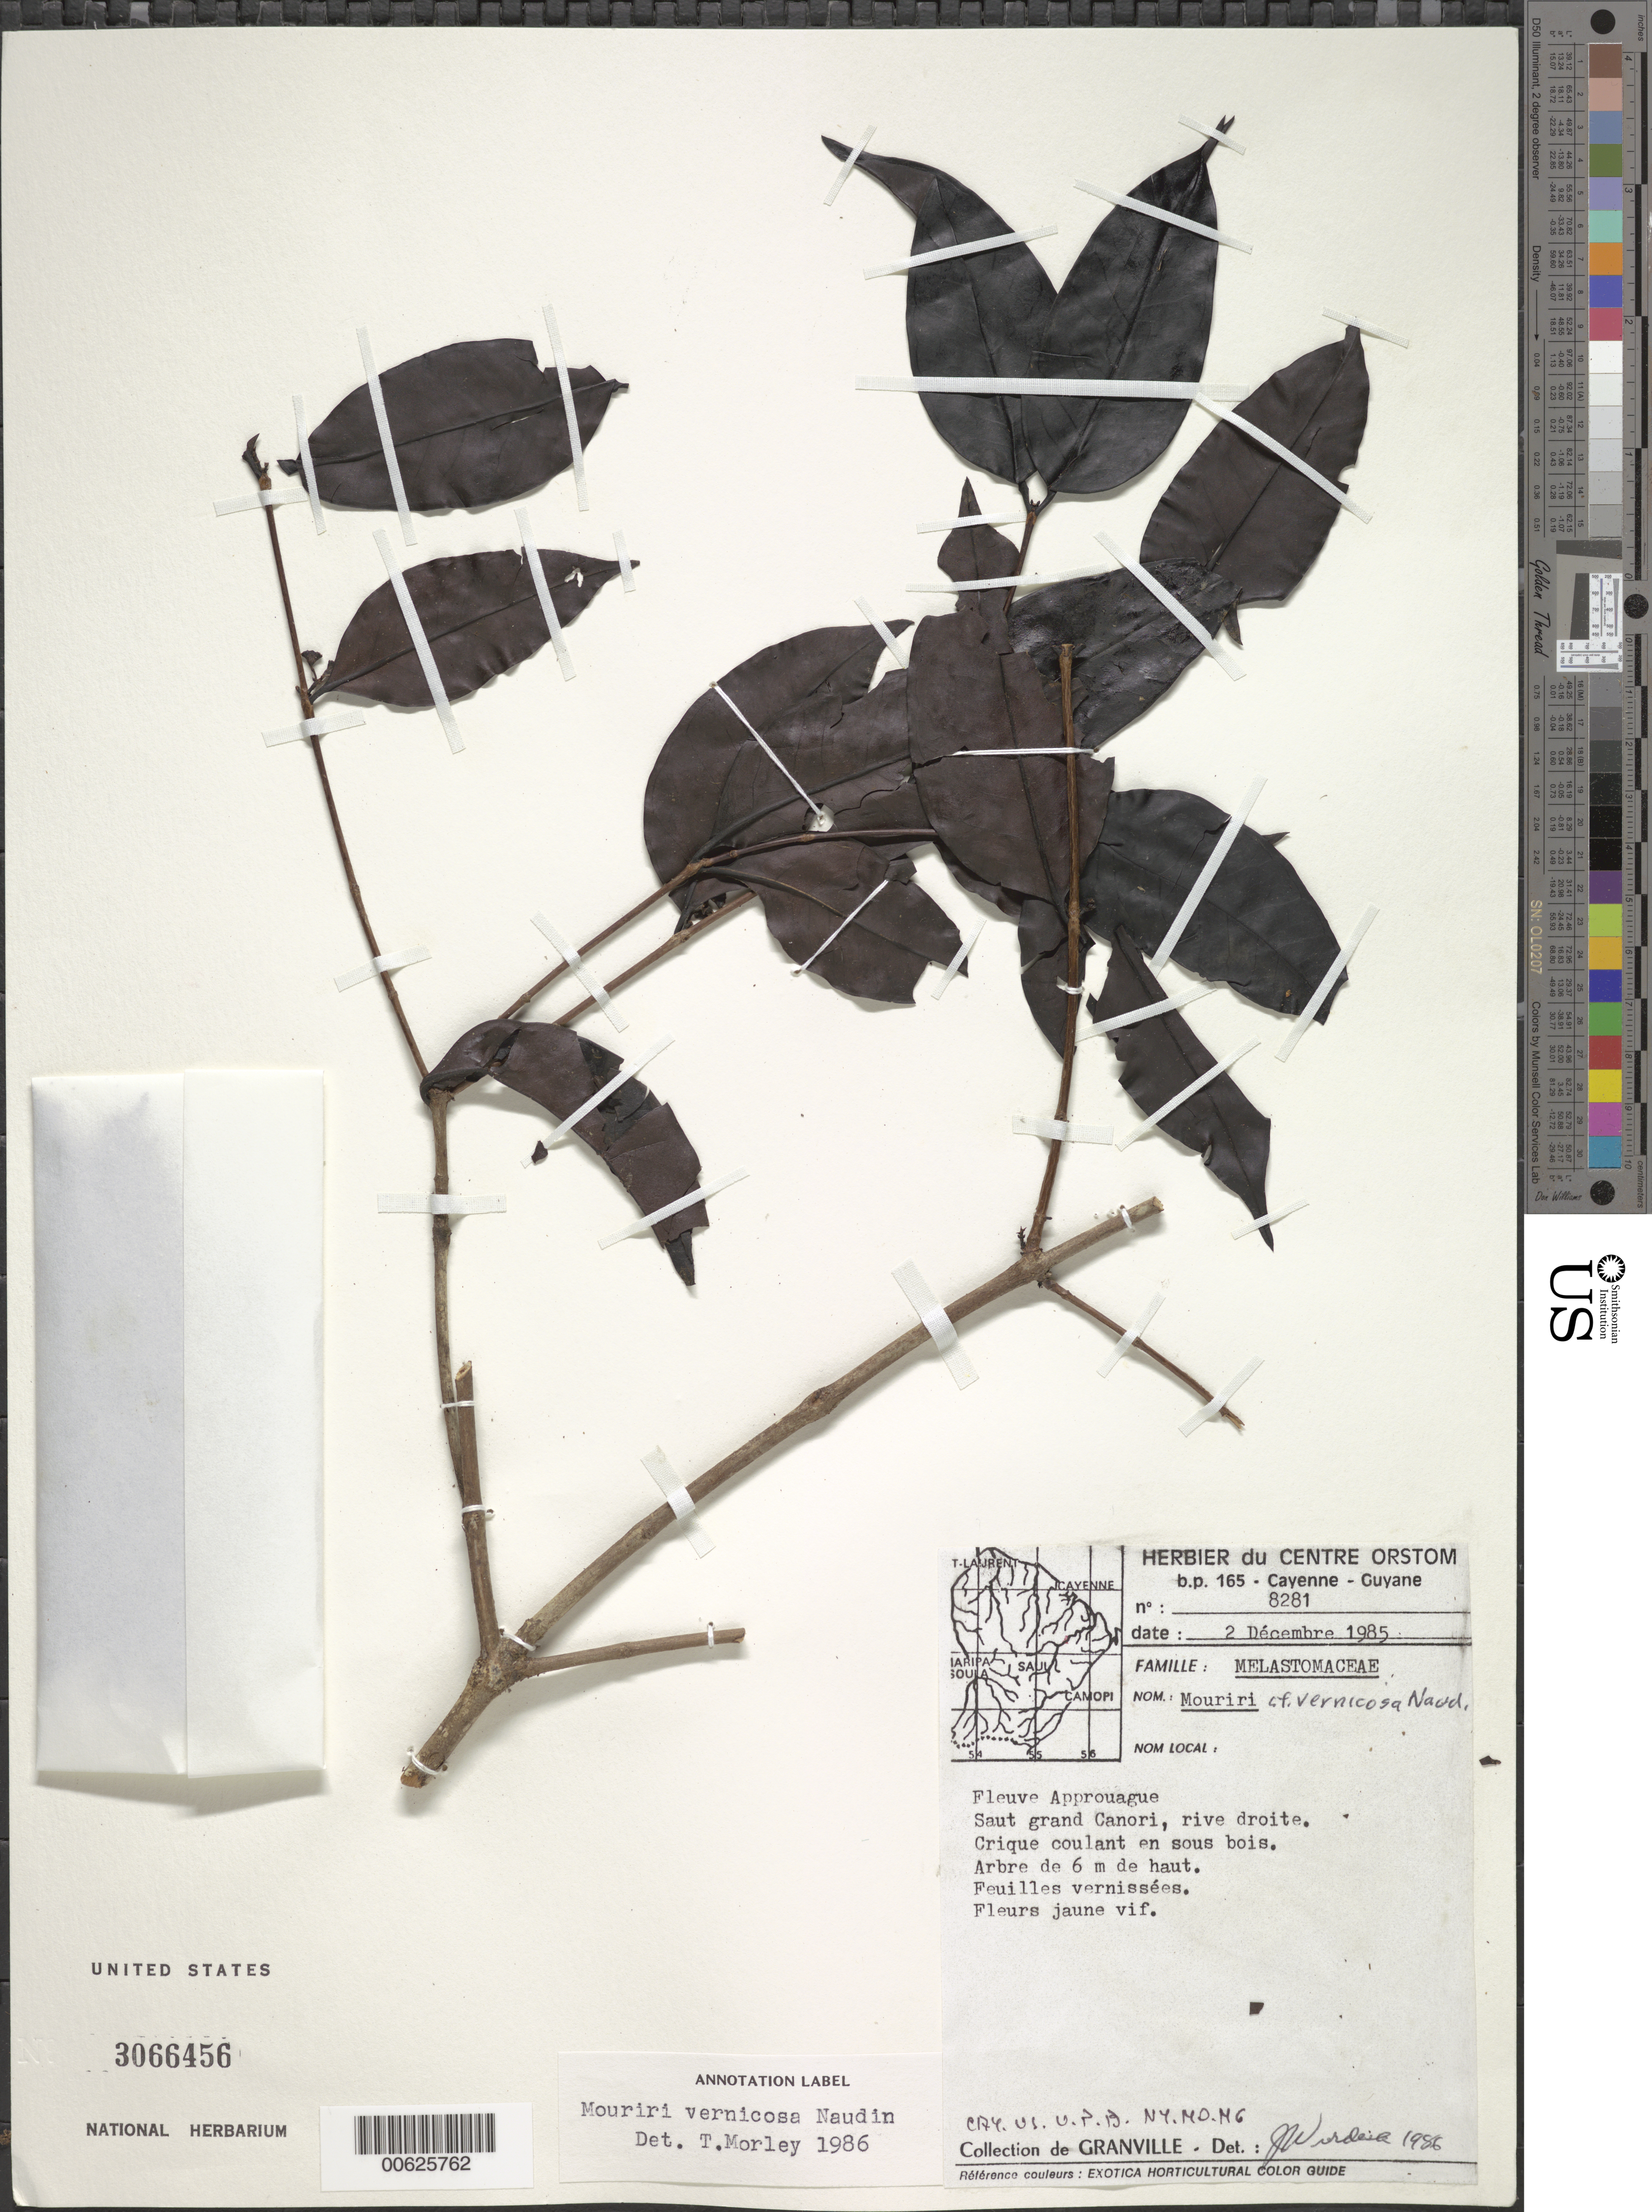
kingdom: Plantae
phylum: Tracheophyta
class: Magnoliopsida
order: Myrtales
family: Melastomataceae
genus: Mouriri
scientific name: Mouriri vernicosa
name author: Naudin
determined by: Morley, T.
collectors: J.-J. de Granville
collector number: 8281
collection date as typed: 2-Dec-85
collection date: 1985-12-02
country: French Guiana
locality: Approuague R., Saut grand Cañori, rive droite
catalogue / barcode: US 3066456